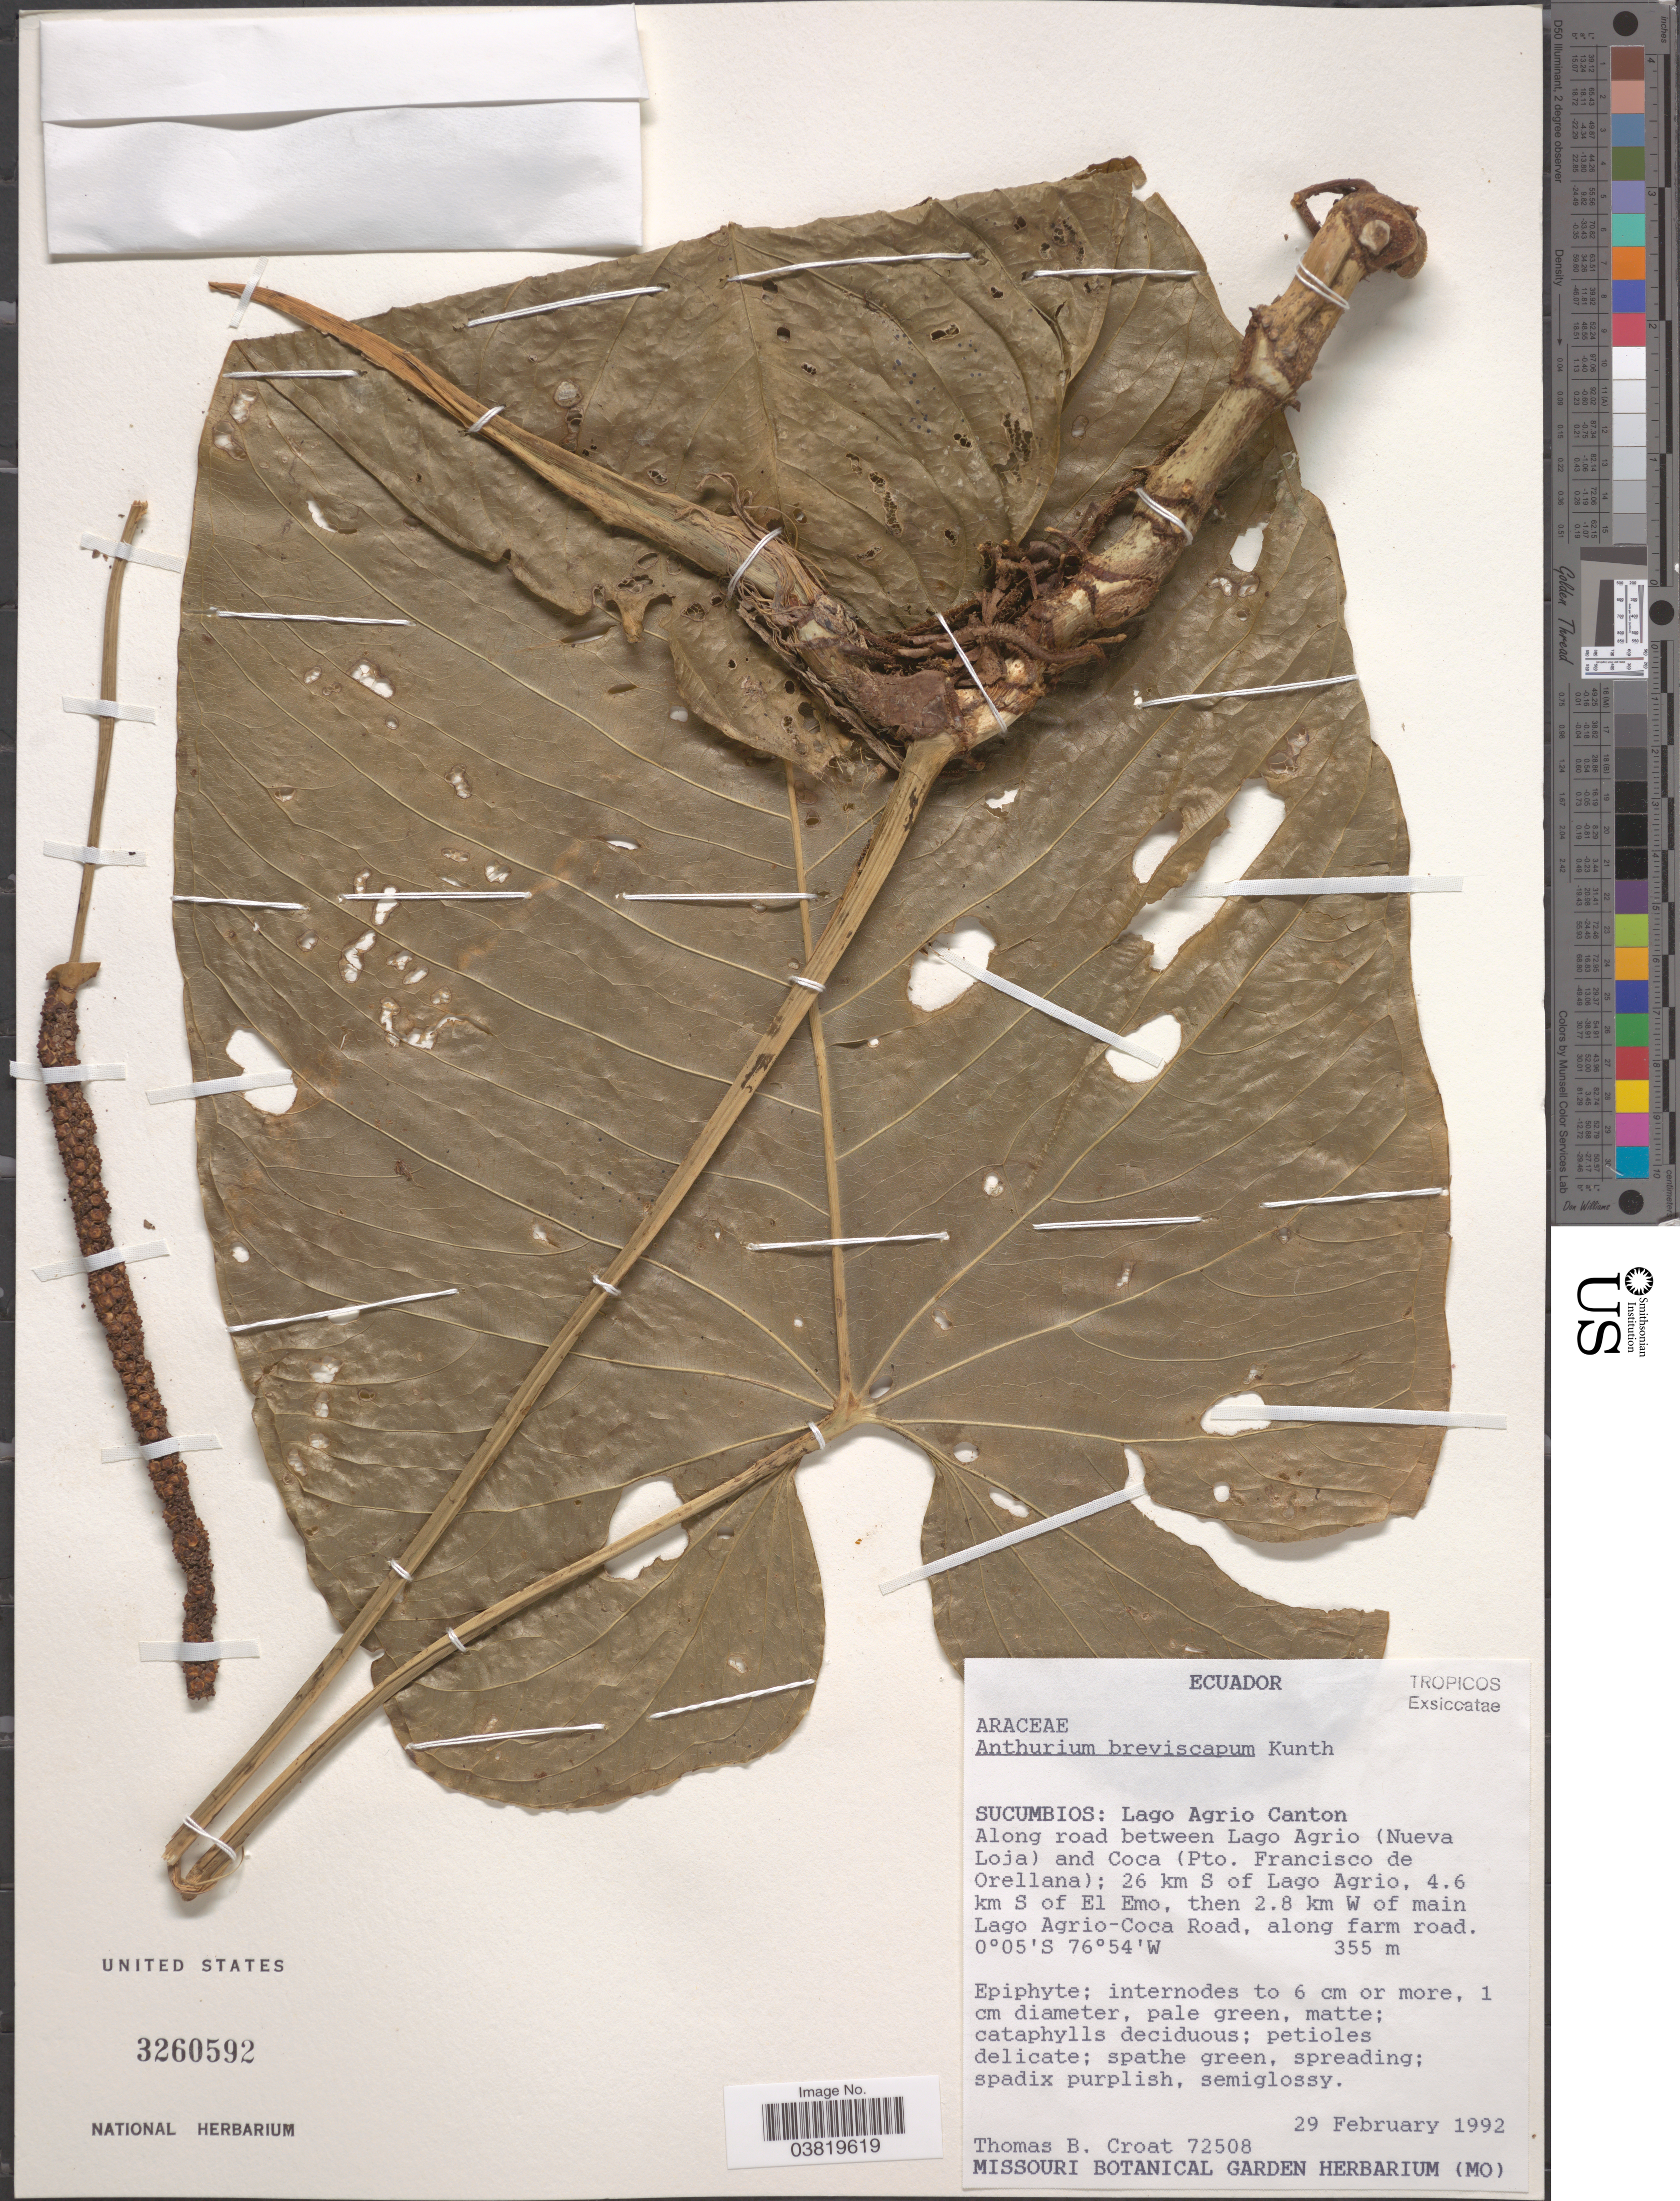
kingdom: Plantae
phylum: Tracheophyta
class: Liliopsida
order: Alismatales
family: Araceae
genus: Anthurium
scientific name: Anthurium breviscapum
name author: Kunth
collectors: T. B. Croat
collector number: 72508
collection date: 1992-02-29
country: Ecuador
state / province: Sucumbíos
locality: Lago Agrio Canton. Along road between Lago Agrio (Nueva Loja) and Coca (Pto. Francisco de Orellana); 26 km S of Lago Agrio, 4.6 km S of El Emo, then 2.8 km W of main Lago Agrio-Coca Road, along farm road.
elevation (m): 355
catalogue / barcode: US 3260592